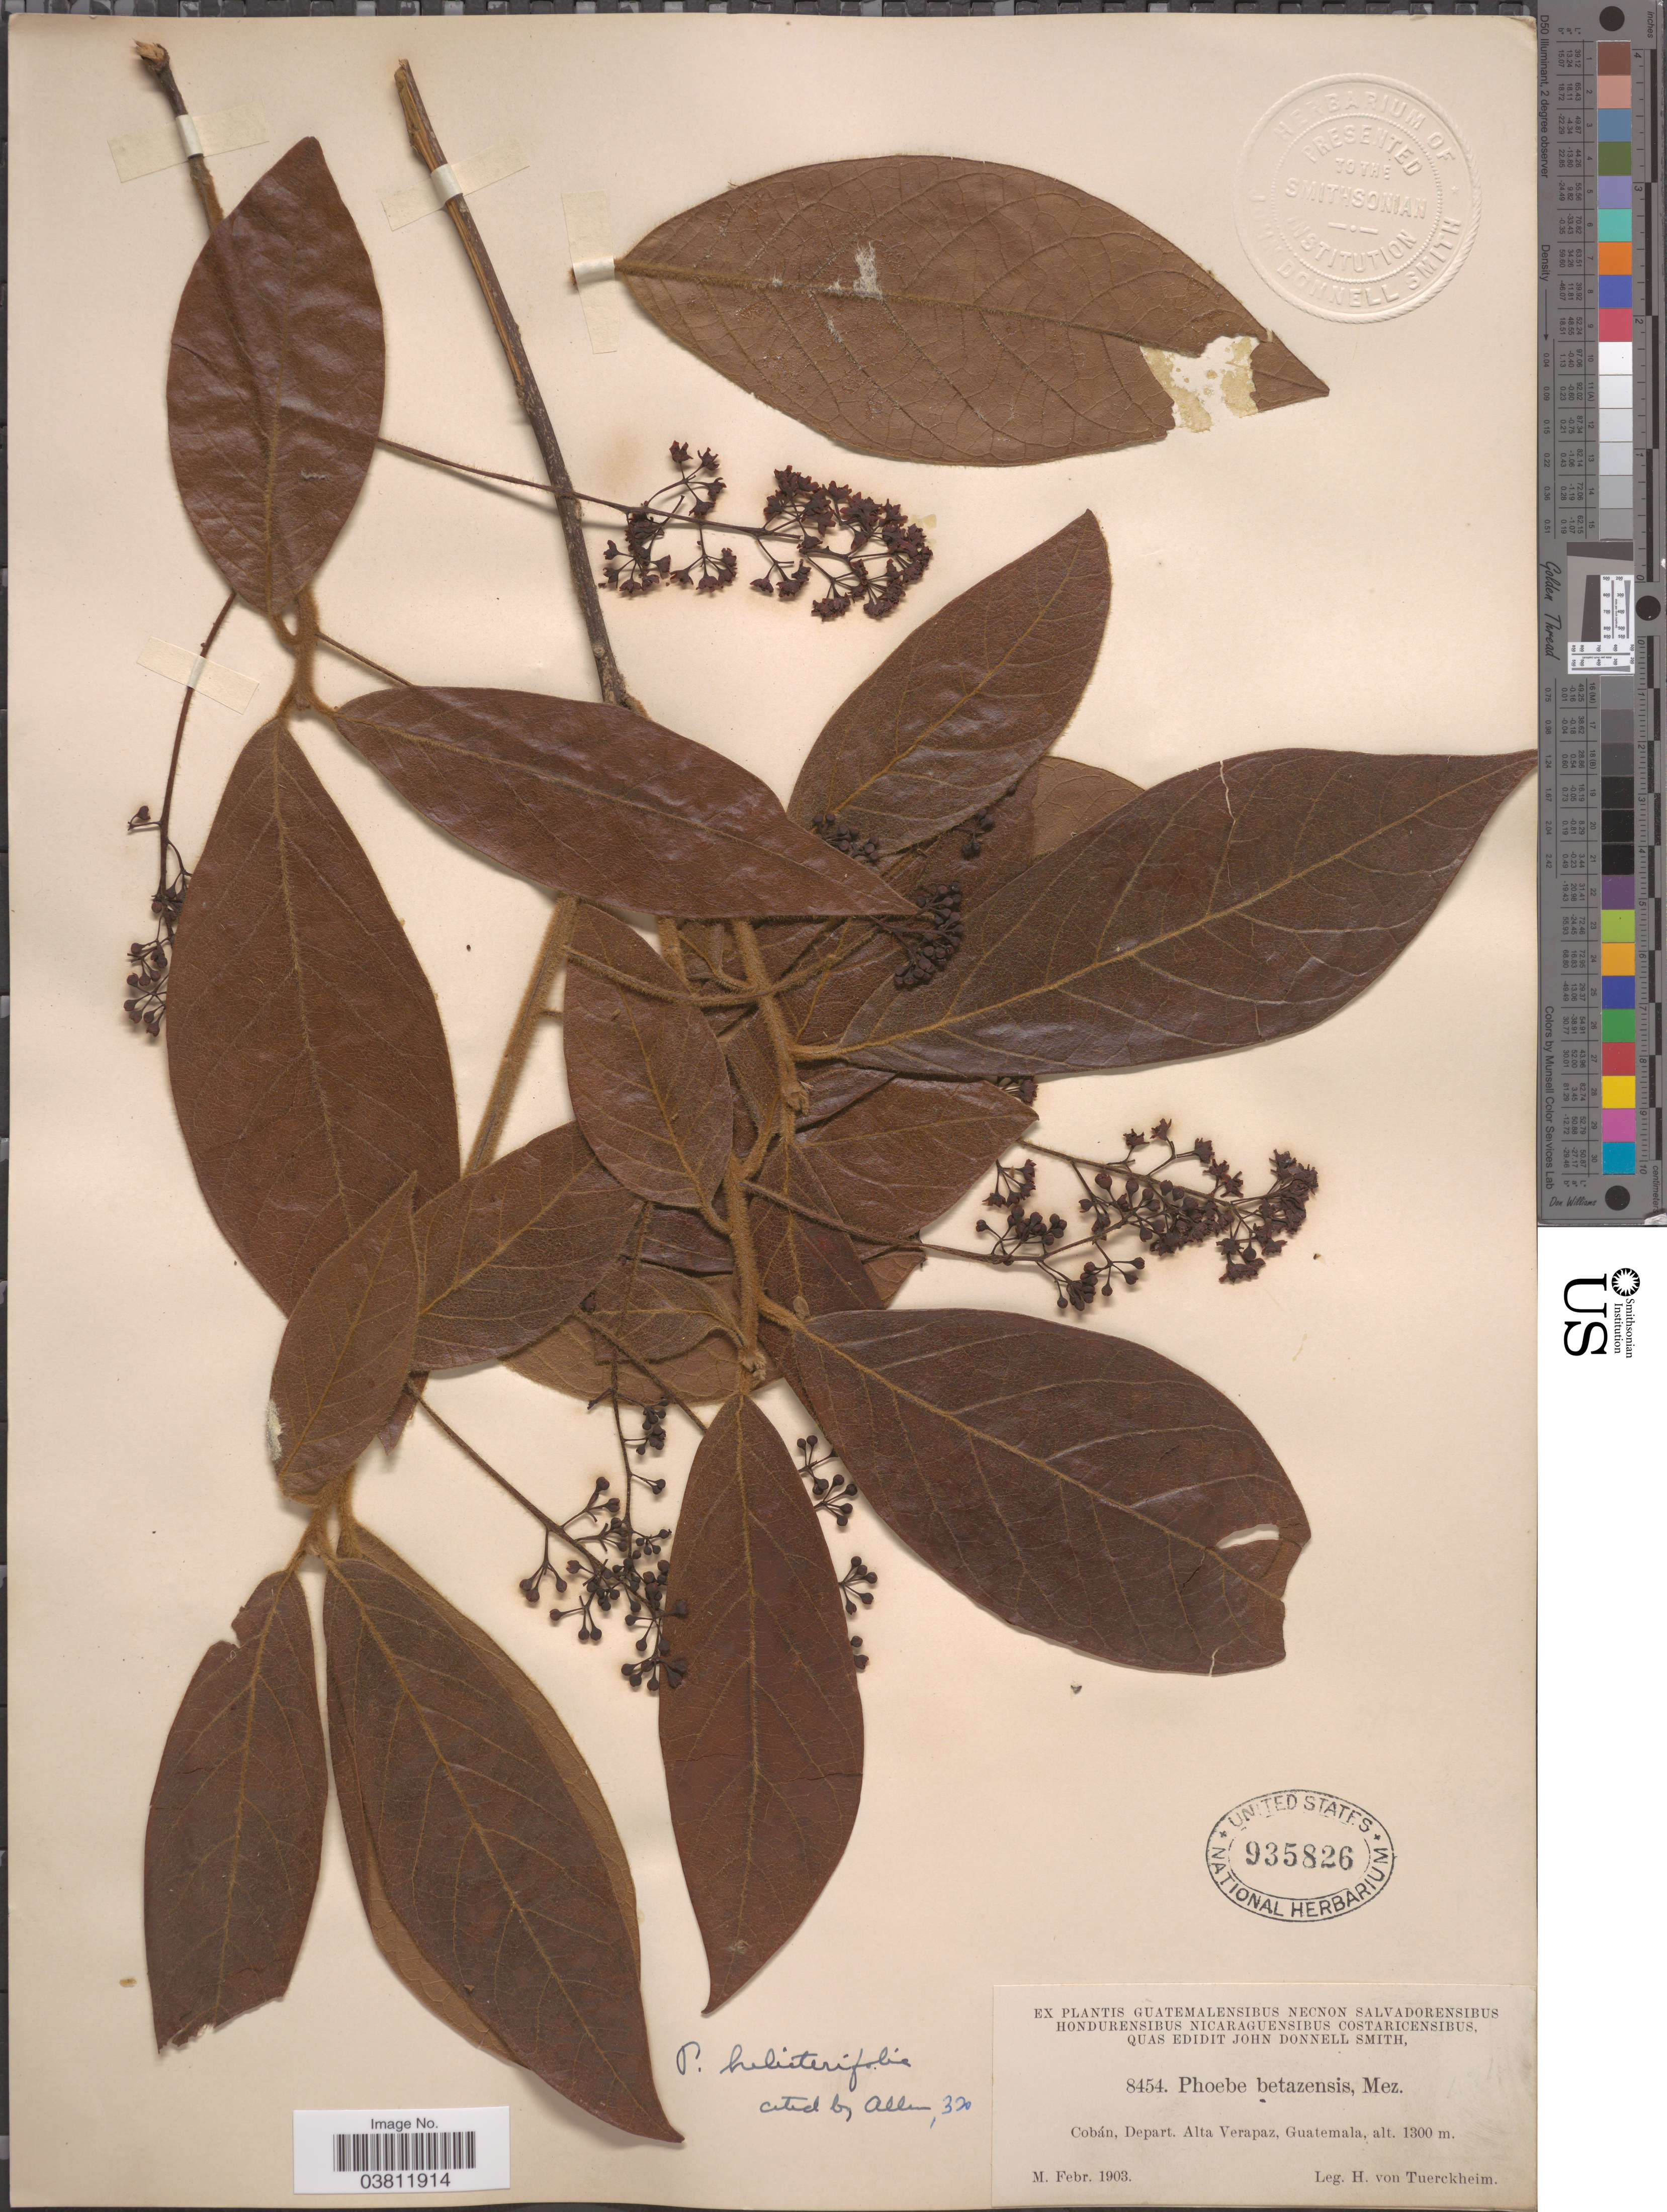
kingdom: Plantae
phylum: Tracheophyta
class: Magnoliopsida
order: Laurales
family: Lauraceae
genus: Phoebe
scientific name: Phoebe helicterifolia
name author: (Meisn.) Mez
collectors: H. von Türckheim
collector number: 8454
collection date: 1903-02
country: Guatemala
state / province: Alta Verapaz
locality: Cobán, Depart. Alta Verapaz.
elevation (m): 1300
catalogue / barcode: US 935826